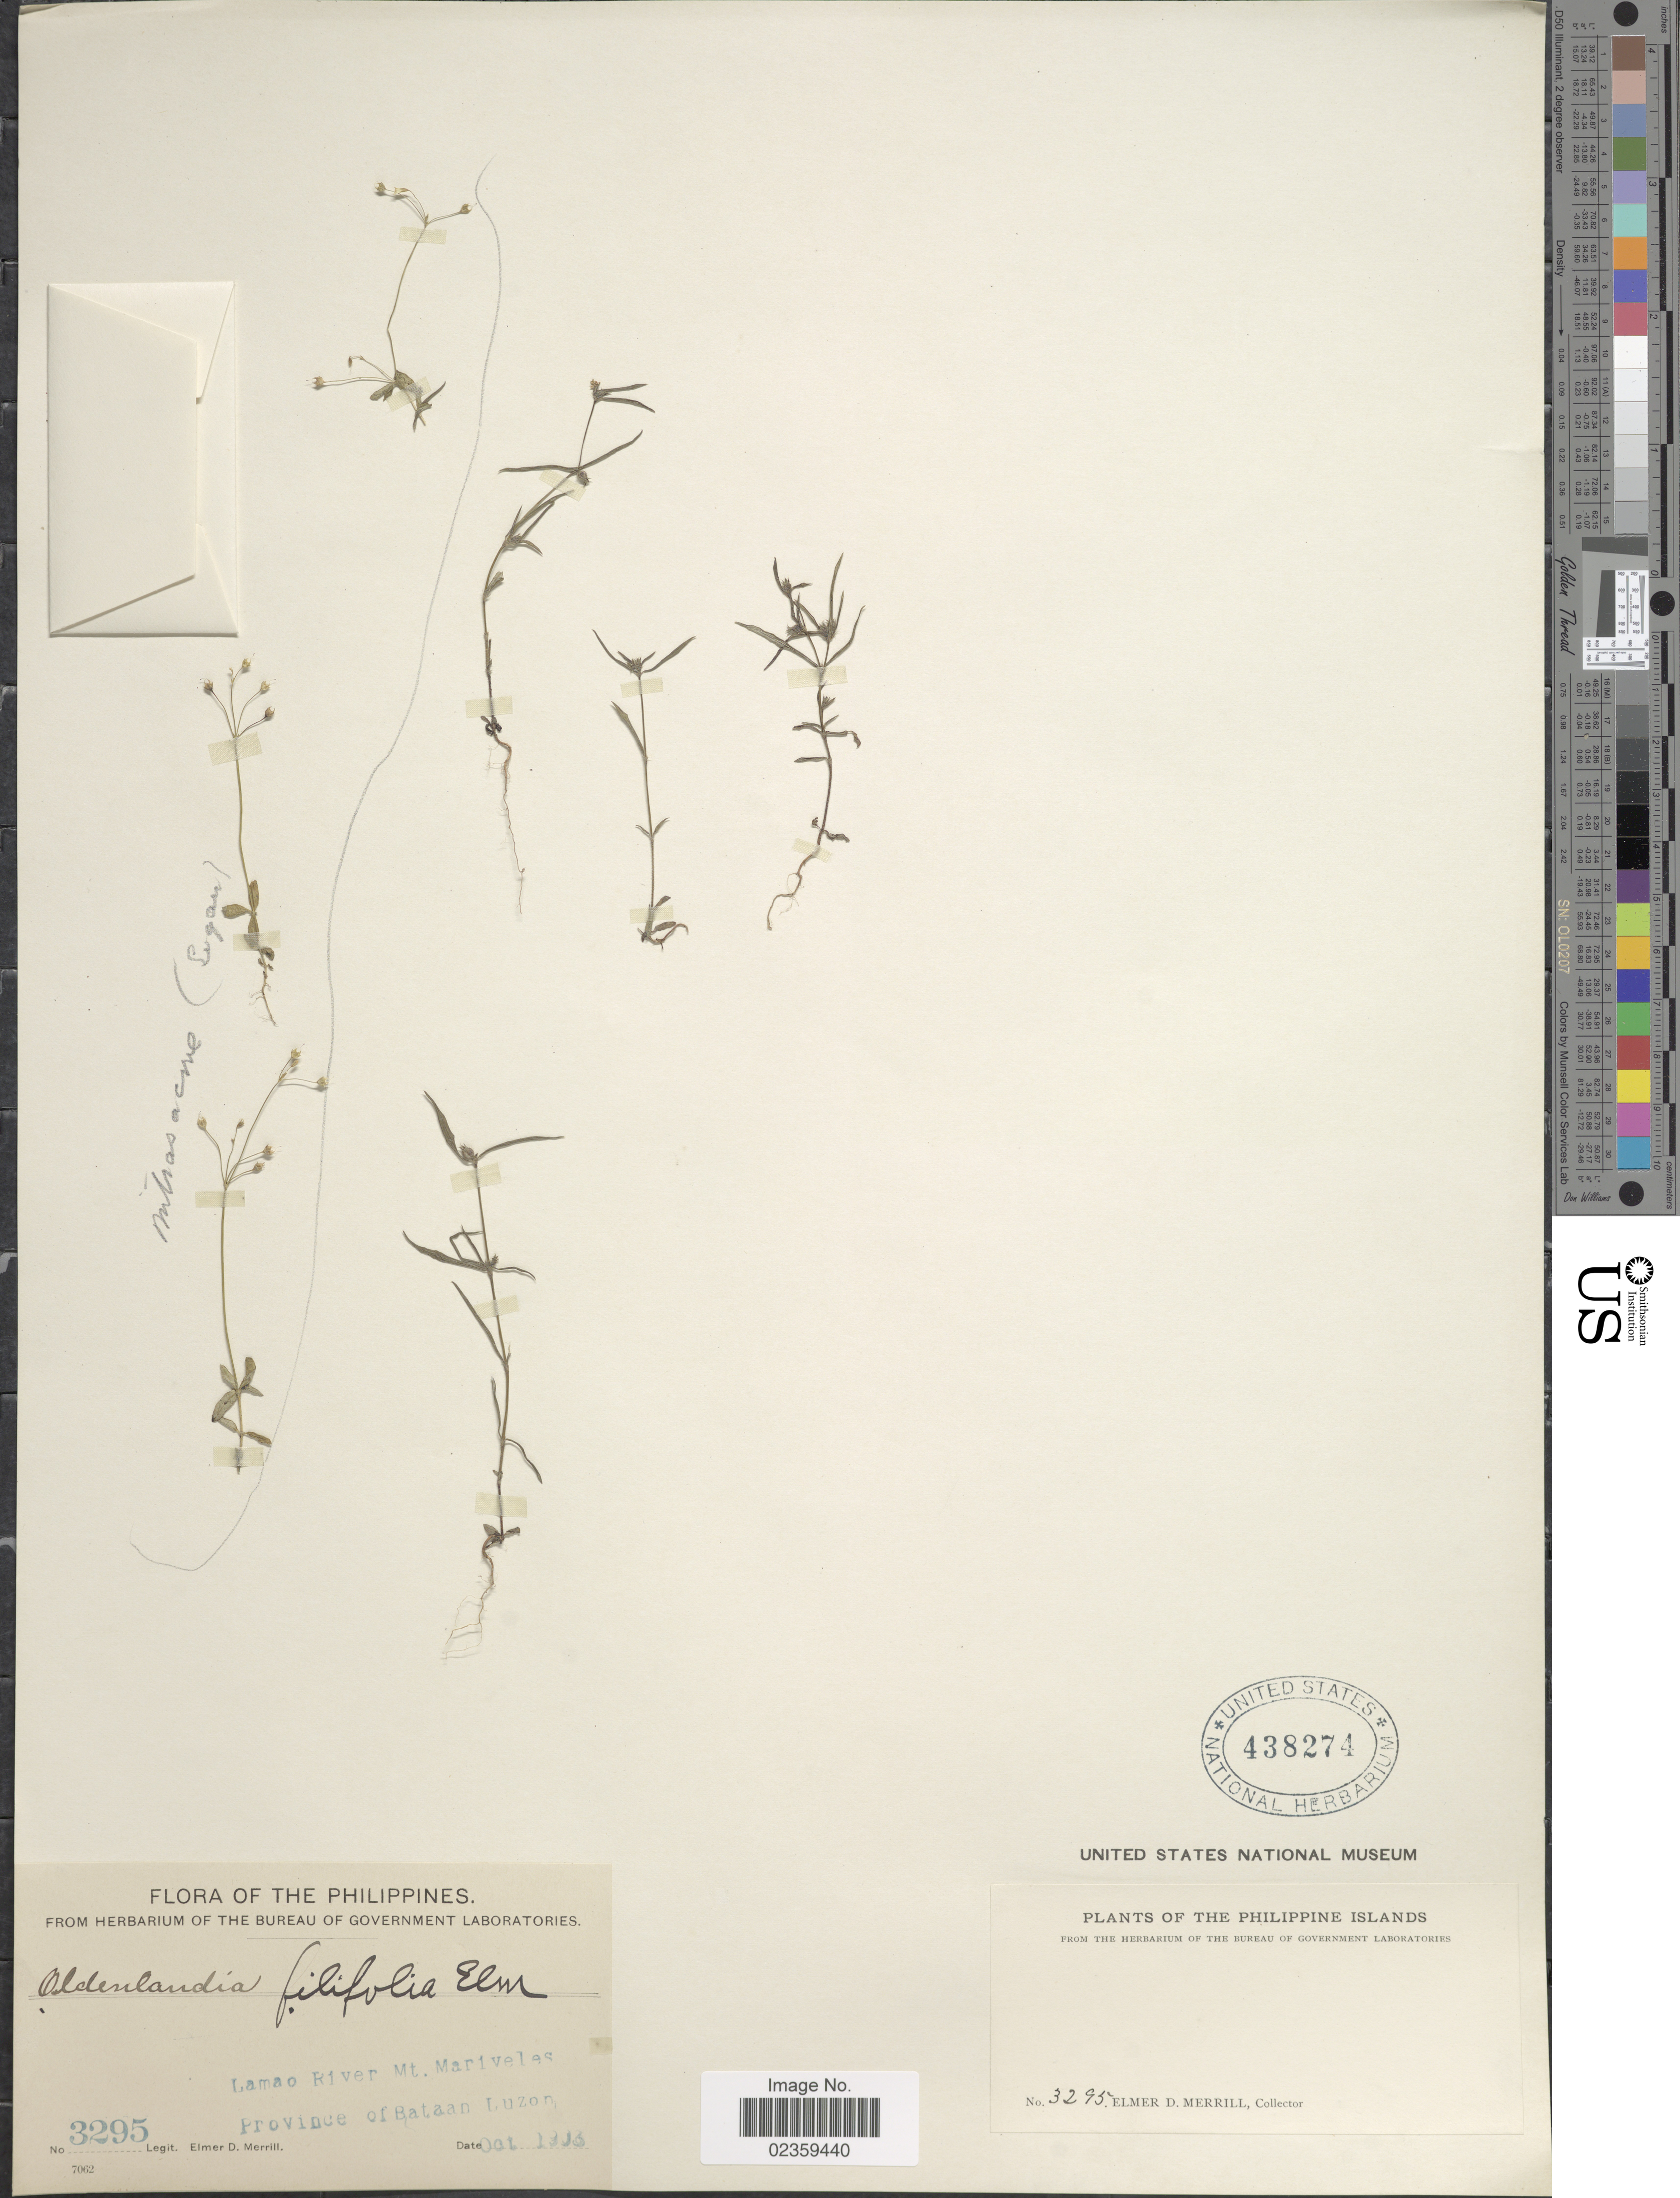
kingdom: Plantae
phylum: Tracheophyta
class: Magnoliopsida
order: Gentianales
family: Rubiaceae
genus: Oldenlandia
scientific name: Oldenlandia filifolia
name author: Elmer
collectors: E. D. Merrill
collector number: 3295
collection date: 1903-10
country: Philippines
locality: Lamao River. Mt. Mariveles. Province of Bataan. Luzon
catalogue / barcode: US 438274